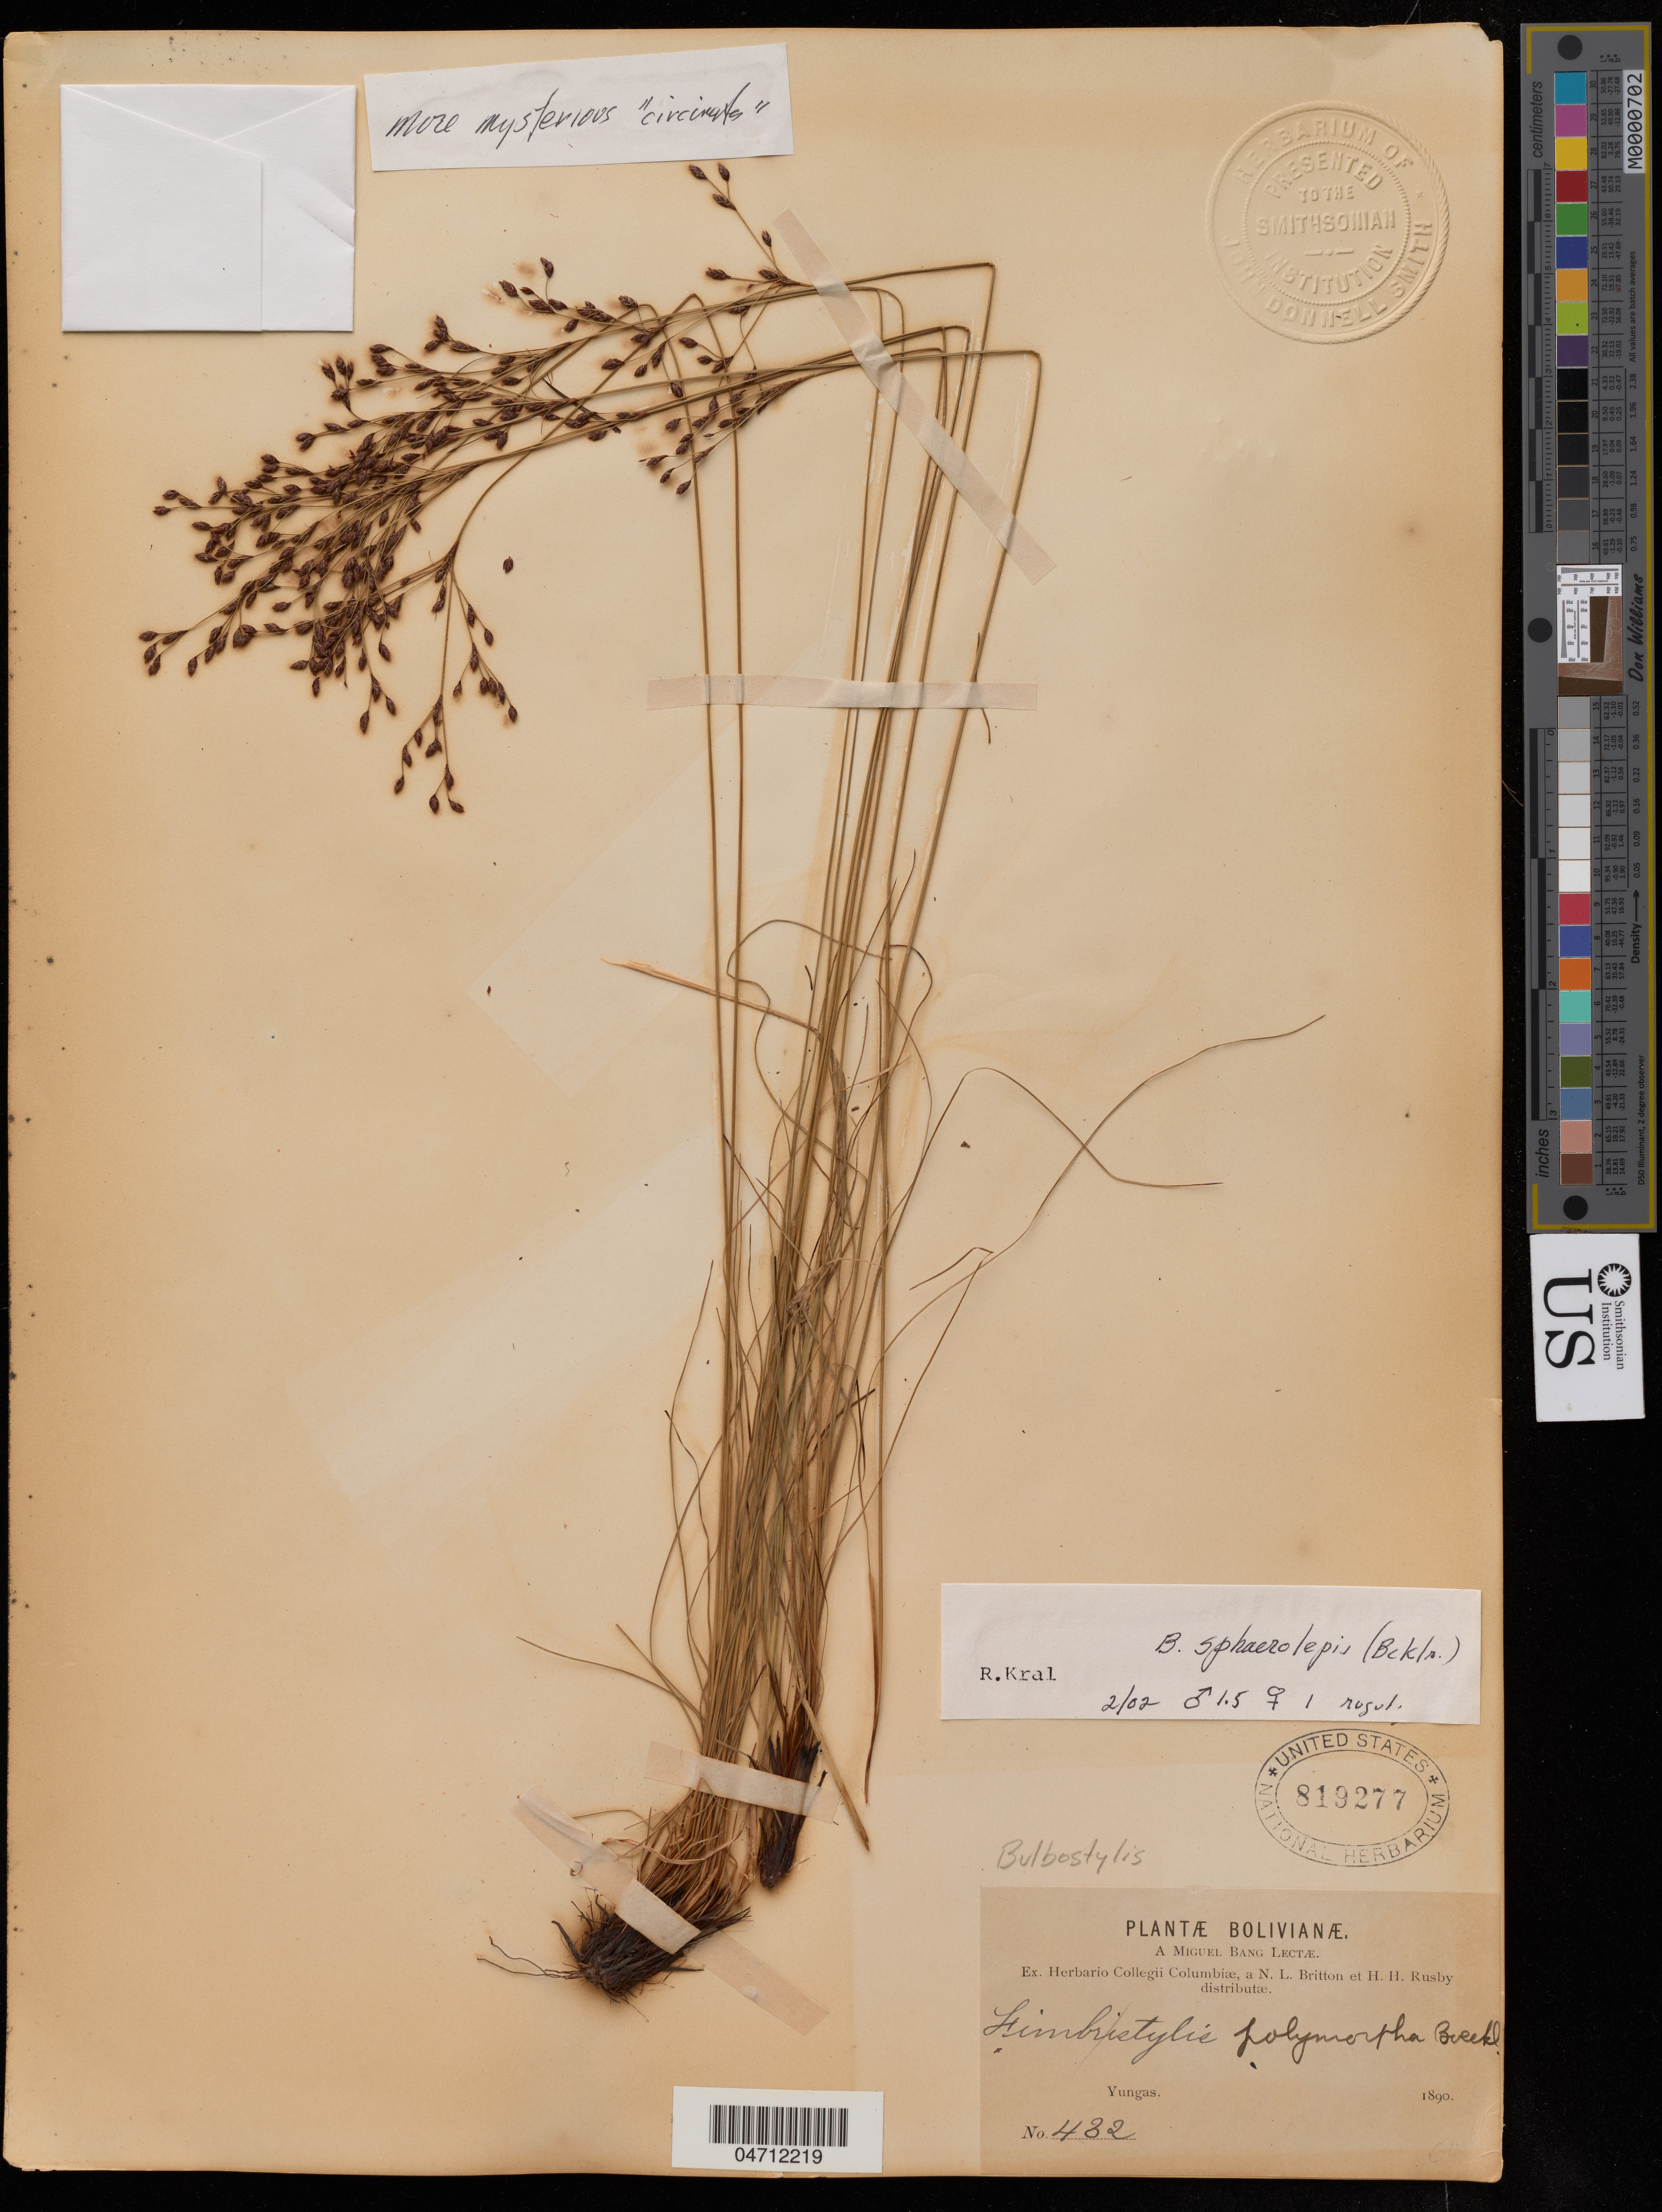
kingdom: Plantae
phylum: Tracheophyta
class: Liliopsida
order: Poales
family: Cyperaceae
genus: Bulbostylis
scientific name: Bulbostylis sphaerolepis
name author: (Boeckeler) Beetle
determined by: Kral, Robert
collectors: M. Bang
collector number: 432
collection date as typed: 1890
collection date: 1890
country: Bolivia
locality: Las Yungas.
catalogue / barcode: US 819277